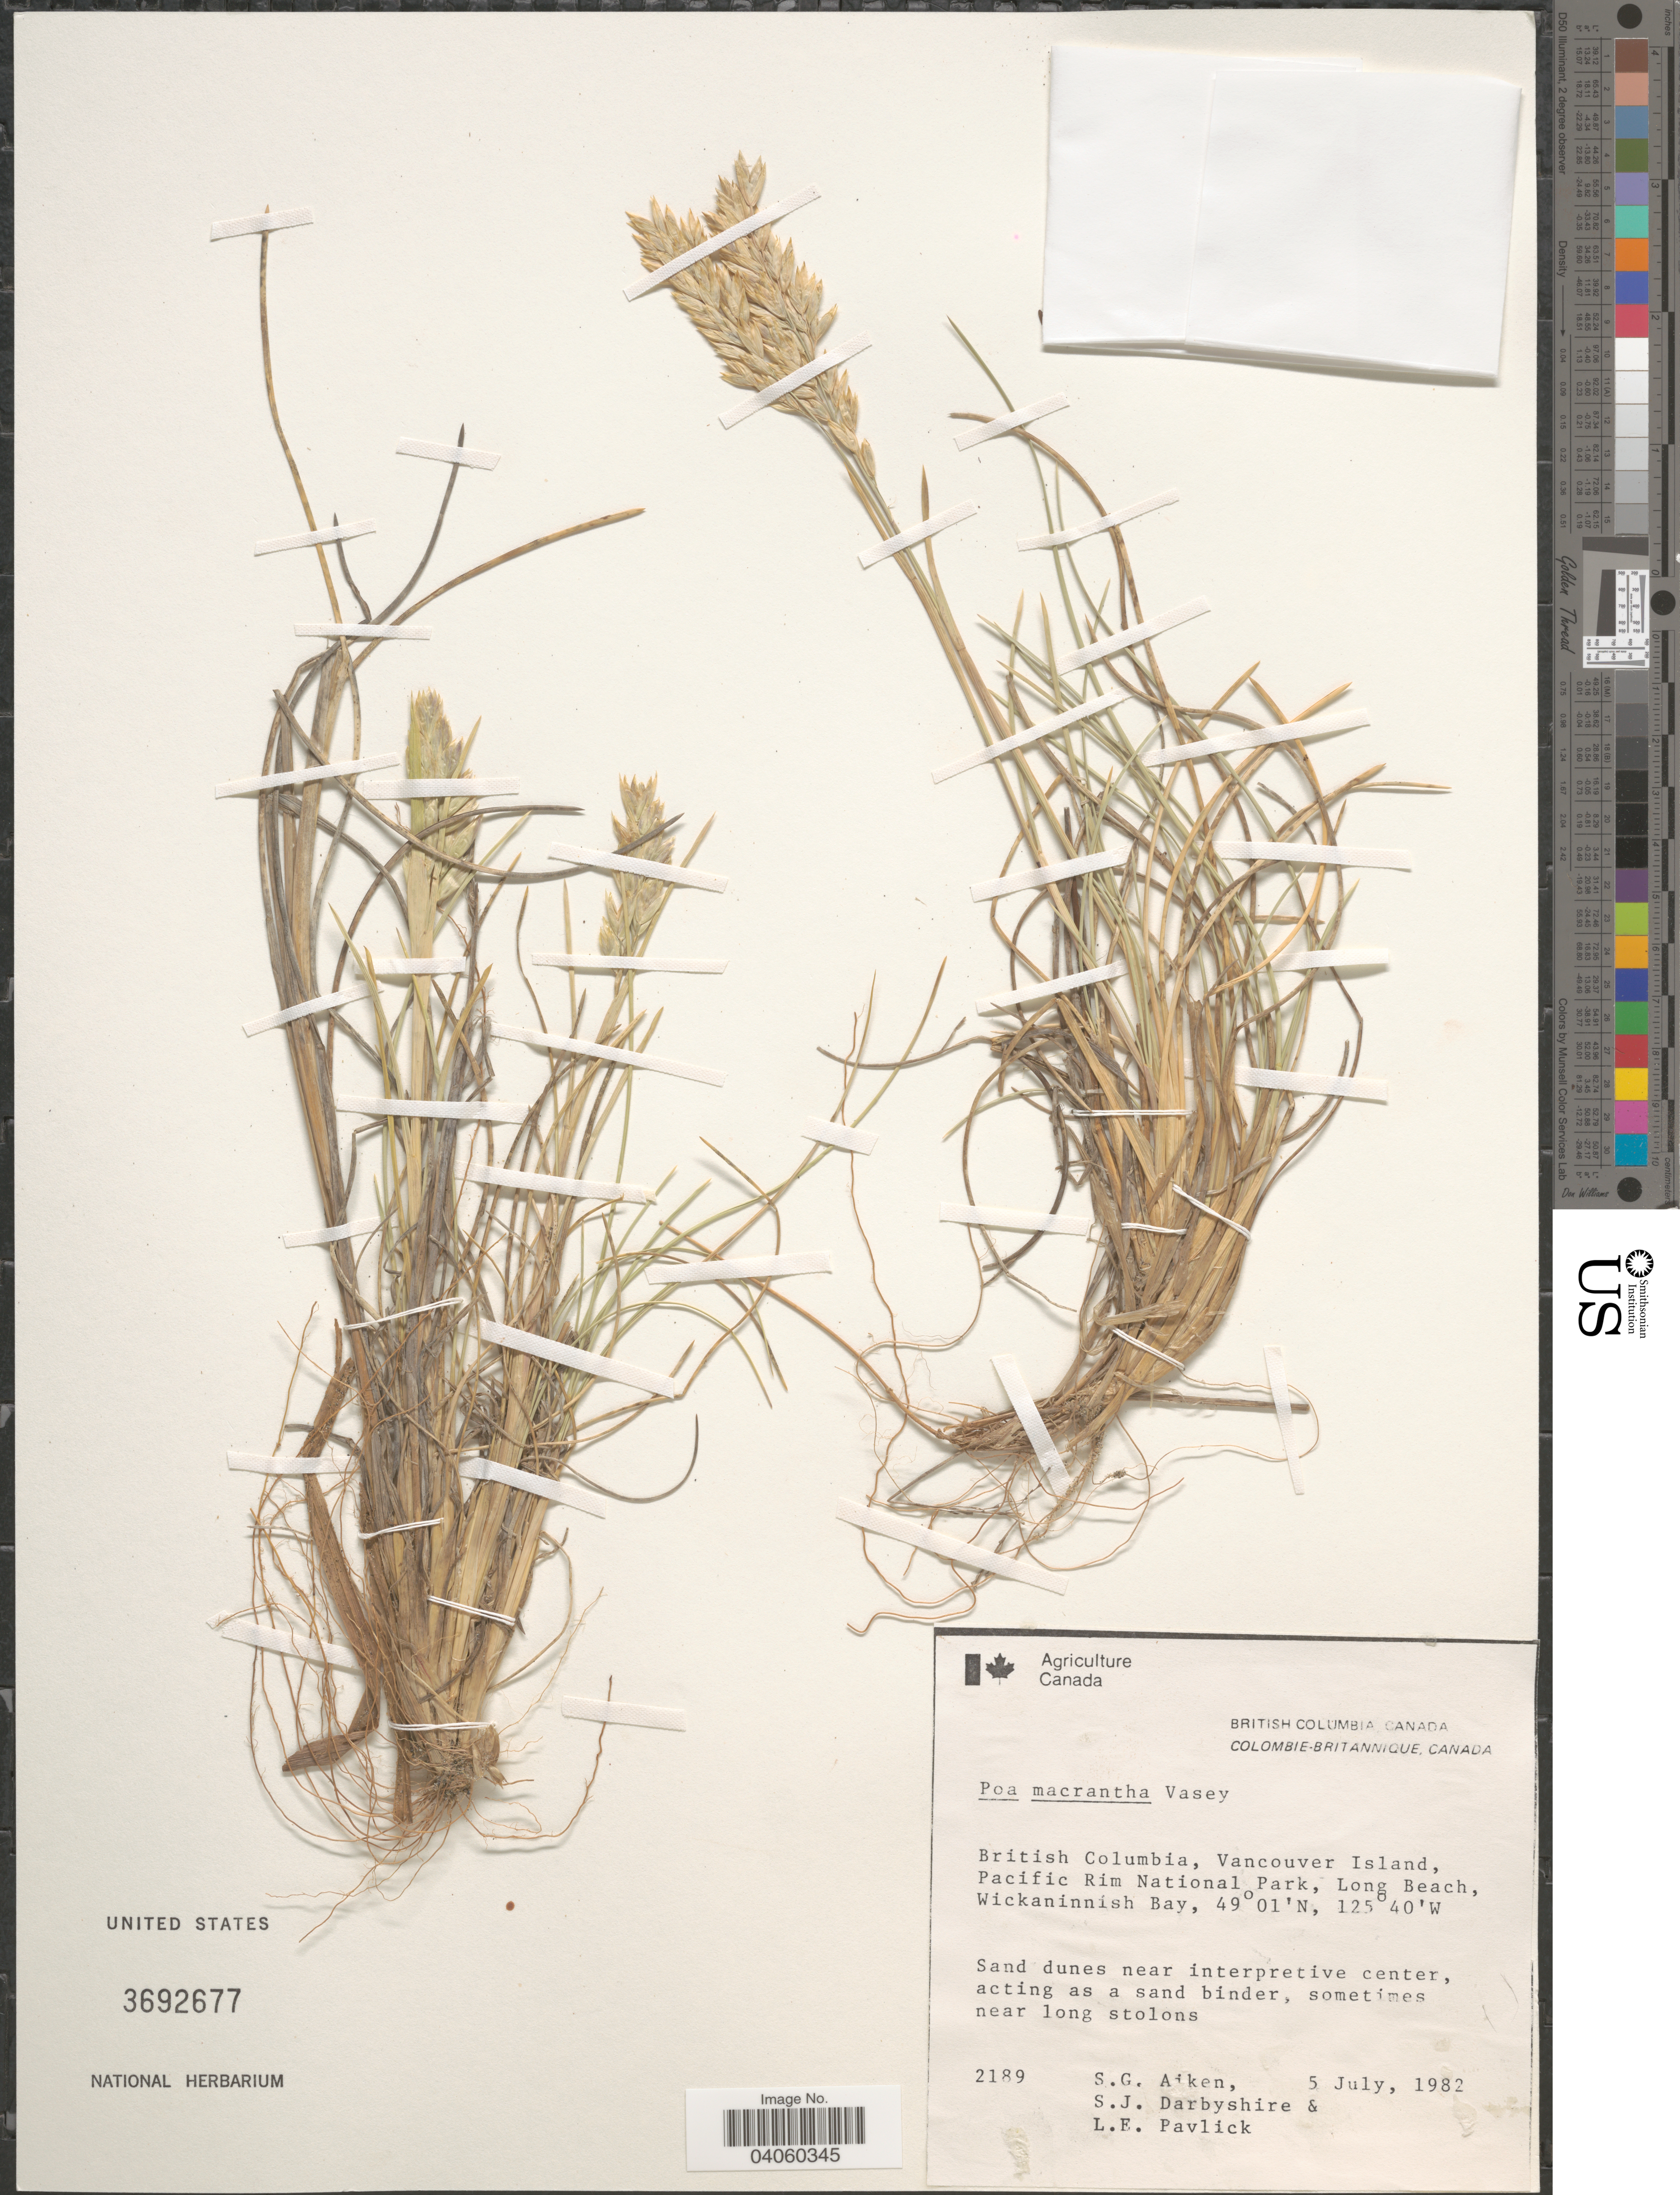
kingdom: Plantae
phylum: Tracheophyta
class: Liliopsida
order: Poales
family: Poaceae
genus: Poa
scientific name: Poa macrantha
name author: Vasey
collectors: S. G. Aiken, S. Darbyshire & L. Pavlick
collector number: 2189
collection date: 1982-07-05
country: Canada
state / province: British Columbia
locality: Vancouver Island, Pacific Rim National Park, Long Beach, Wickaninnish Bay. Near interpretive center.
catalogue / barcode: US 3692677